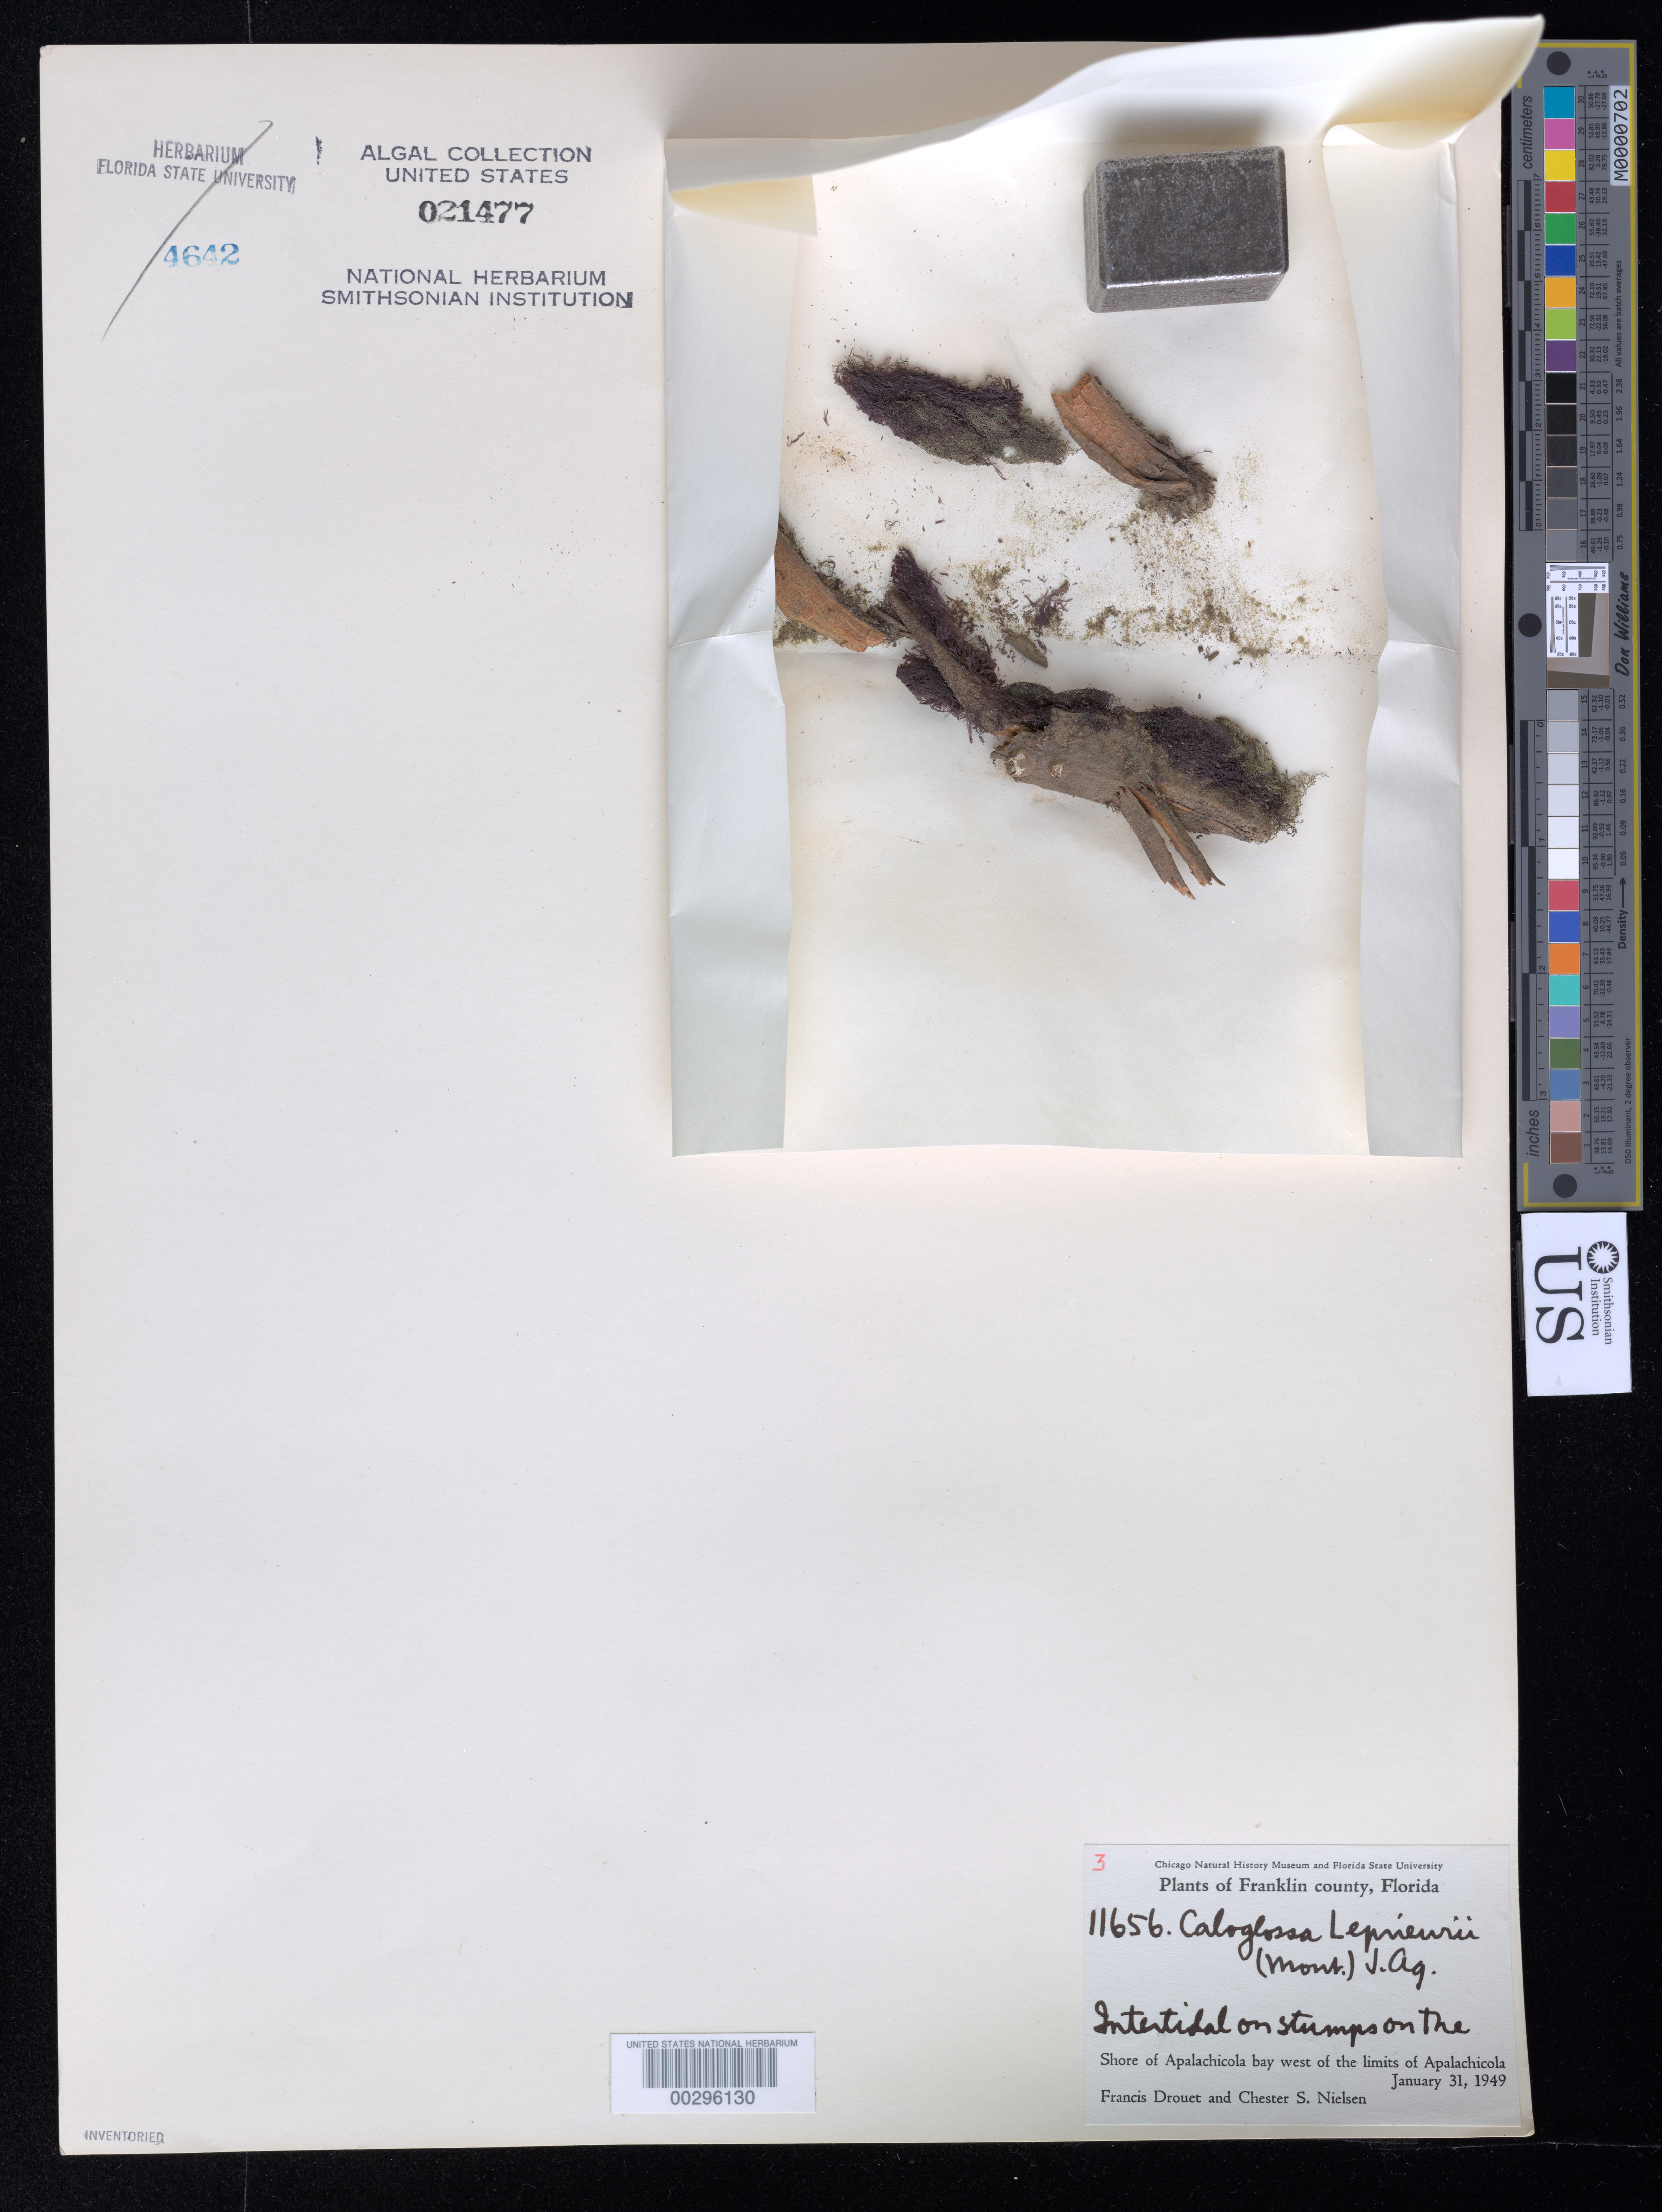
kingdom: Plantae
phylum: Rhodophyta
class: Florideophyceae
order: Ceramiales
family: Delesseriaceae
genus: Caloglossa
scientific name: Caloglossa leprieurii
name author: (Mont.) G. Martens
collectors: F. E. Drouet & C. S. Nielsen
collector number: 11656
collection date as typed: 31 Jan 1949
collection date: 1949-01-31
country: United States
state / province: Florida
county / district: Franklin County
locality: Apalachicola Bay, west of Apalachicola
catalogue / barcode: US 21477